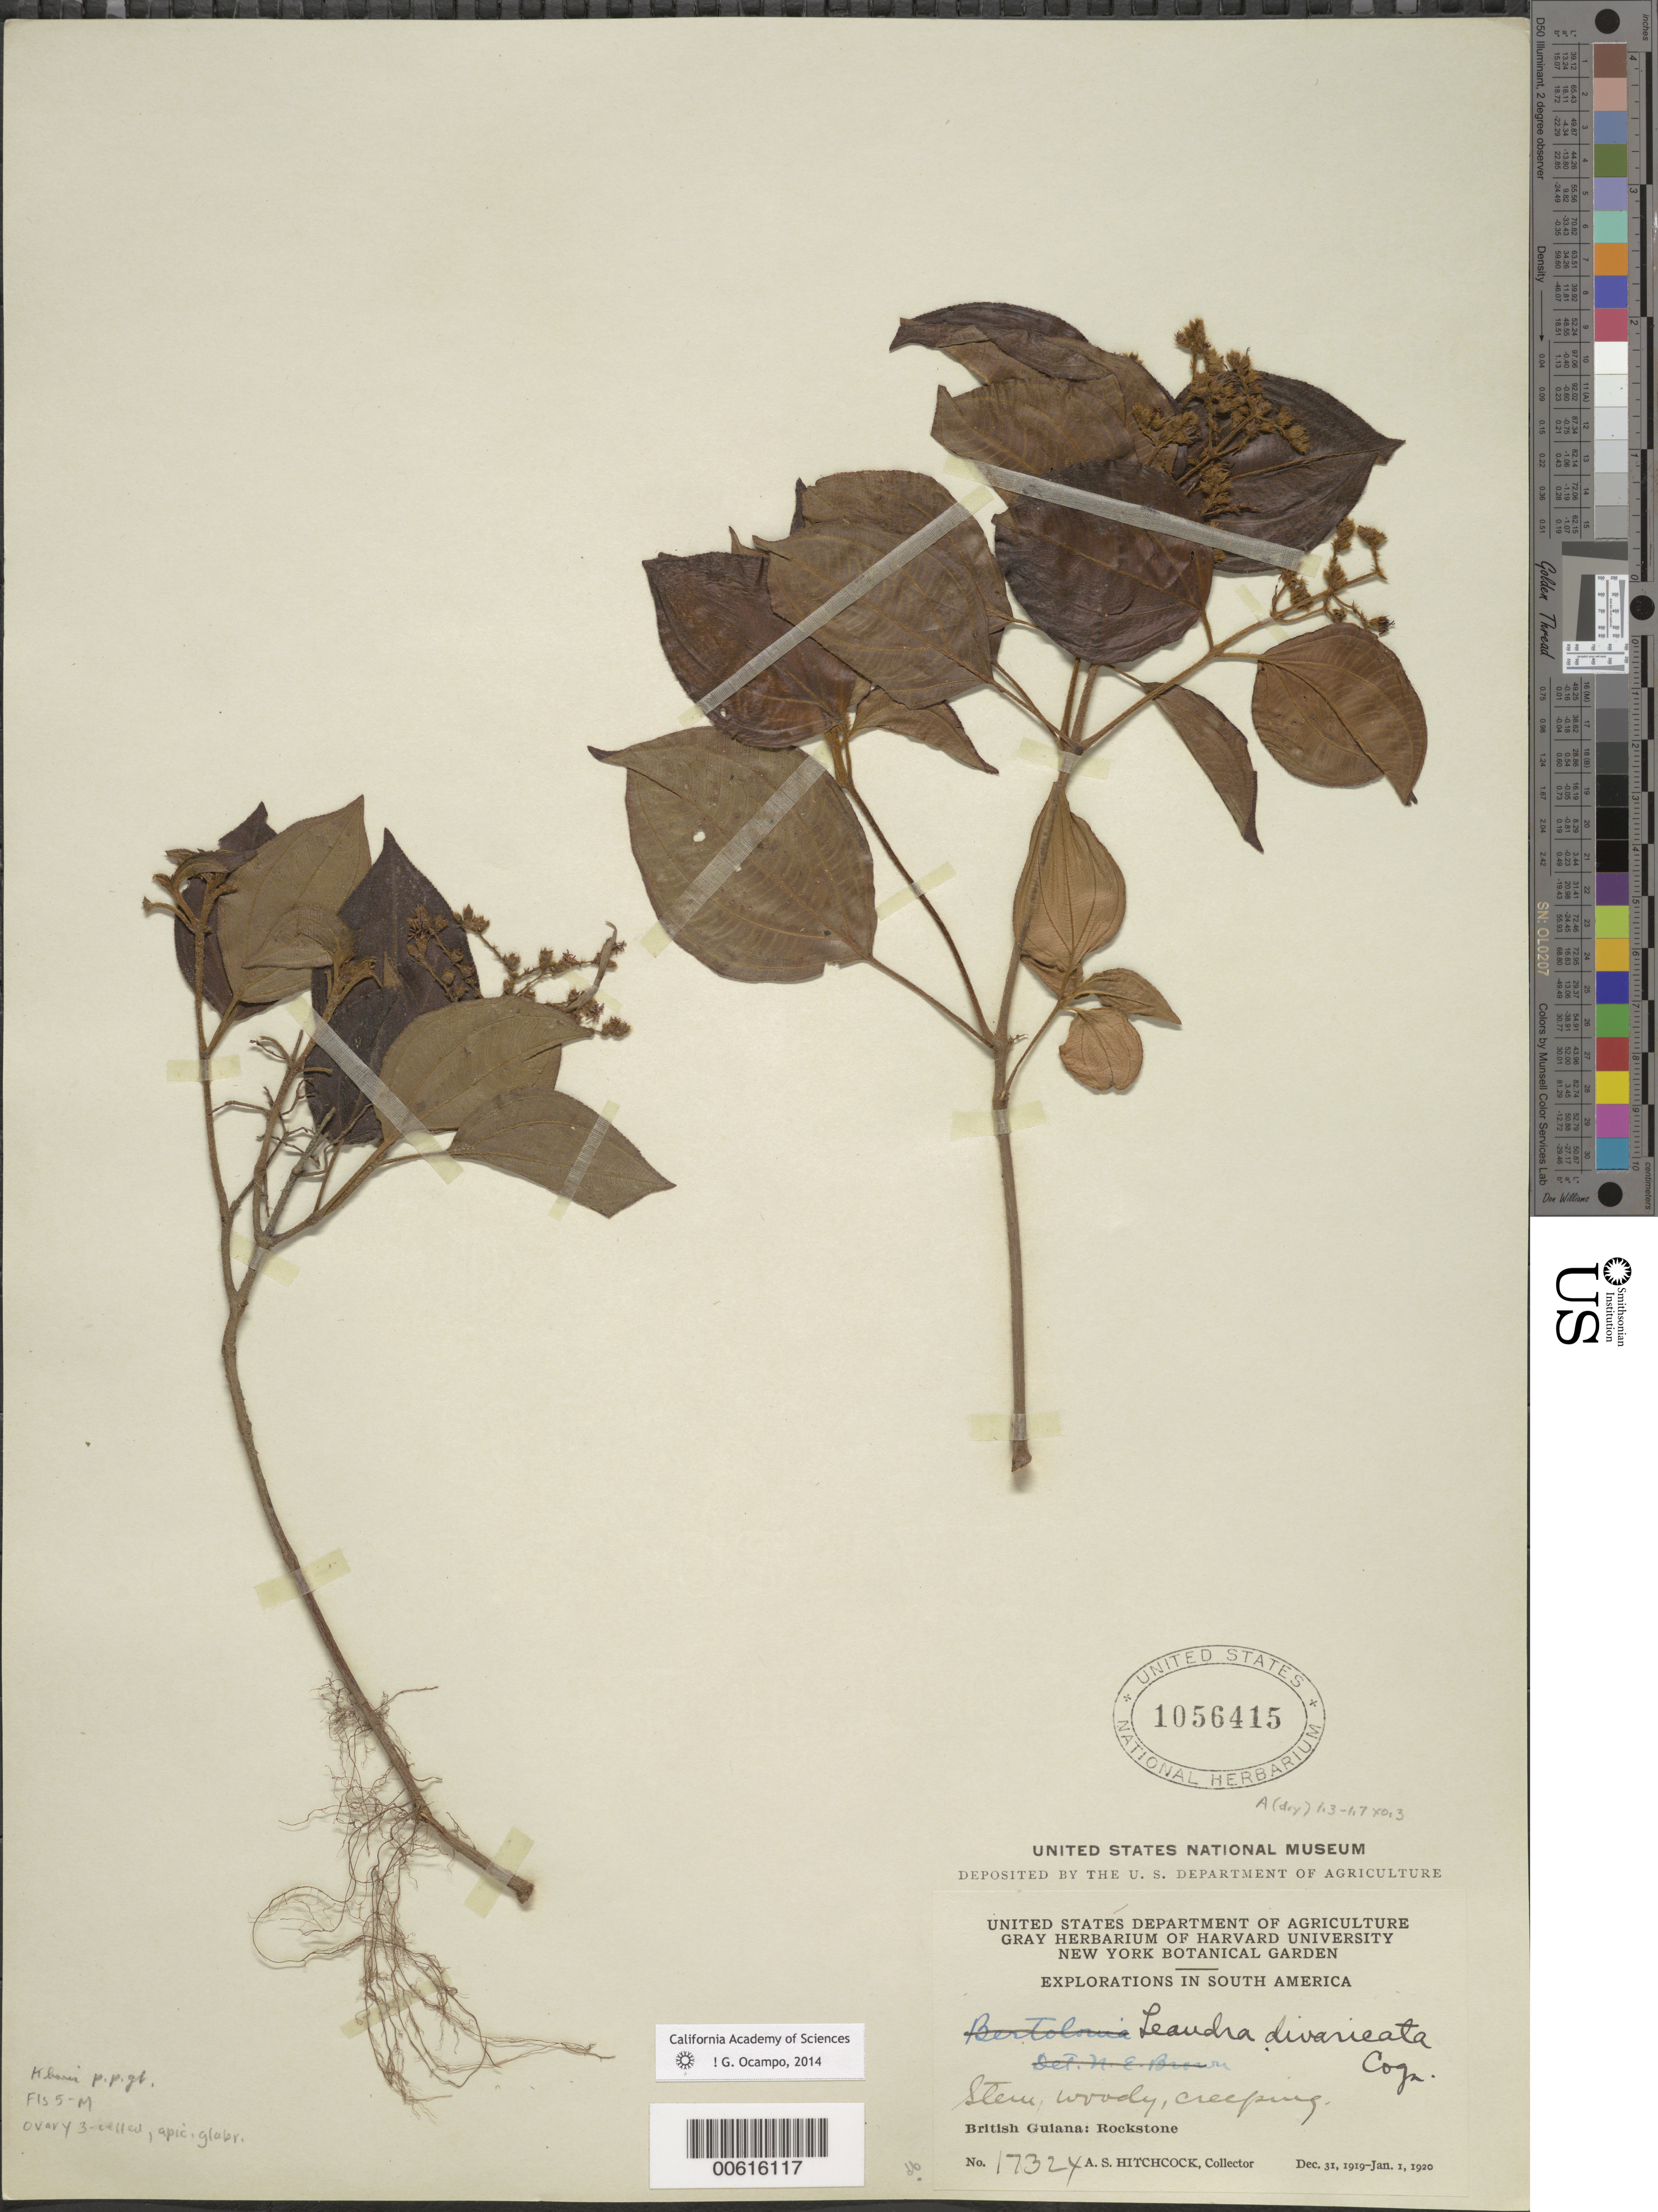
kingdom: Plantae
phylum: Tracheophyta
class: Magnoliopsida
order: Myrtales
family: Melastomataceae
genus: Leandra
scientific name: Leandra divaricata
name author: (Naudin) Cogn.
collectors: A. S. Hitchcock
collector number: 17324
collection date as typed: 31-Dec-19 to 1-Jan-20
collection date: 1919-12-31/1920-01-01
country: Guyana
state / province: U. Demerara-Berbice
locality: Rockstone, on the Essequibo River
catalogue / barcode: US 1056415